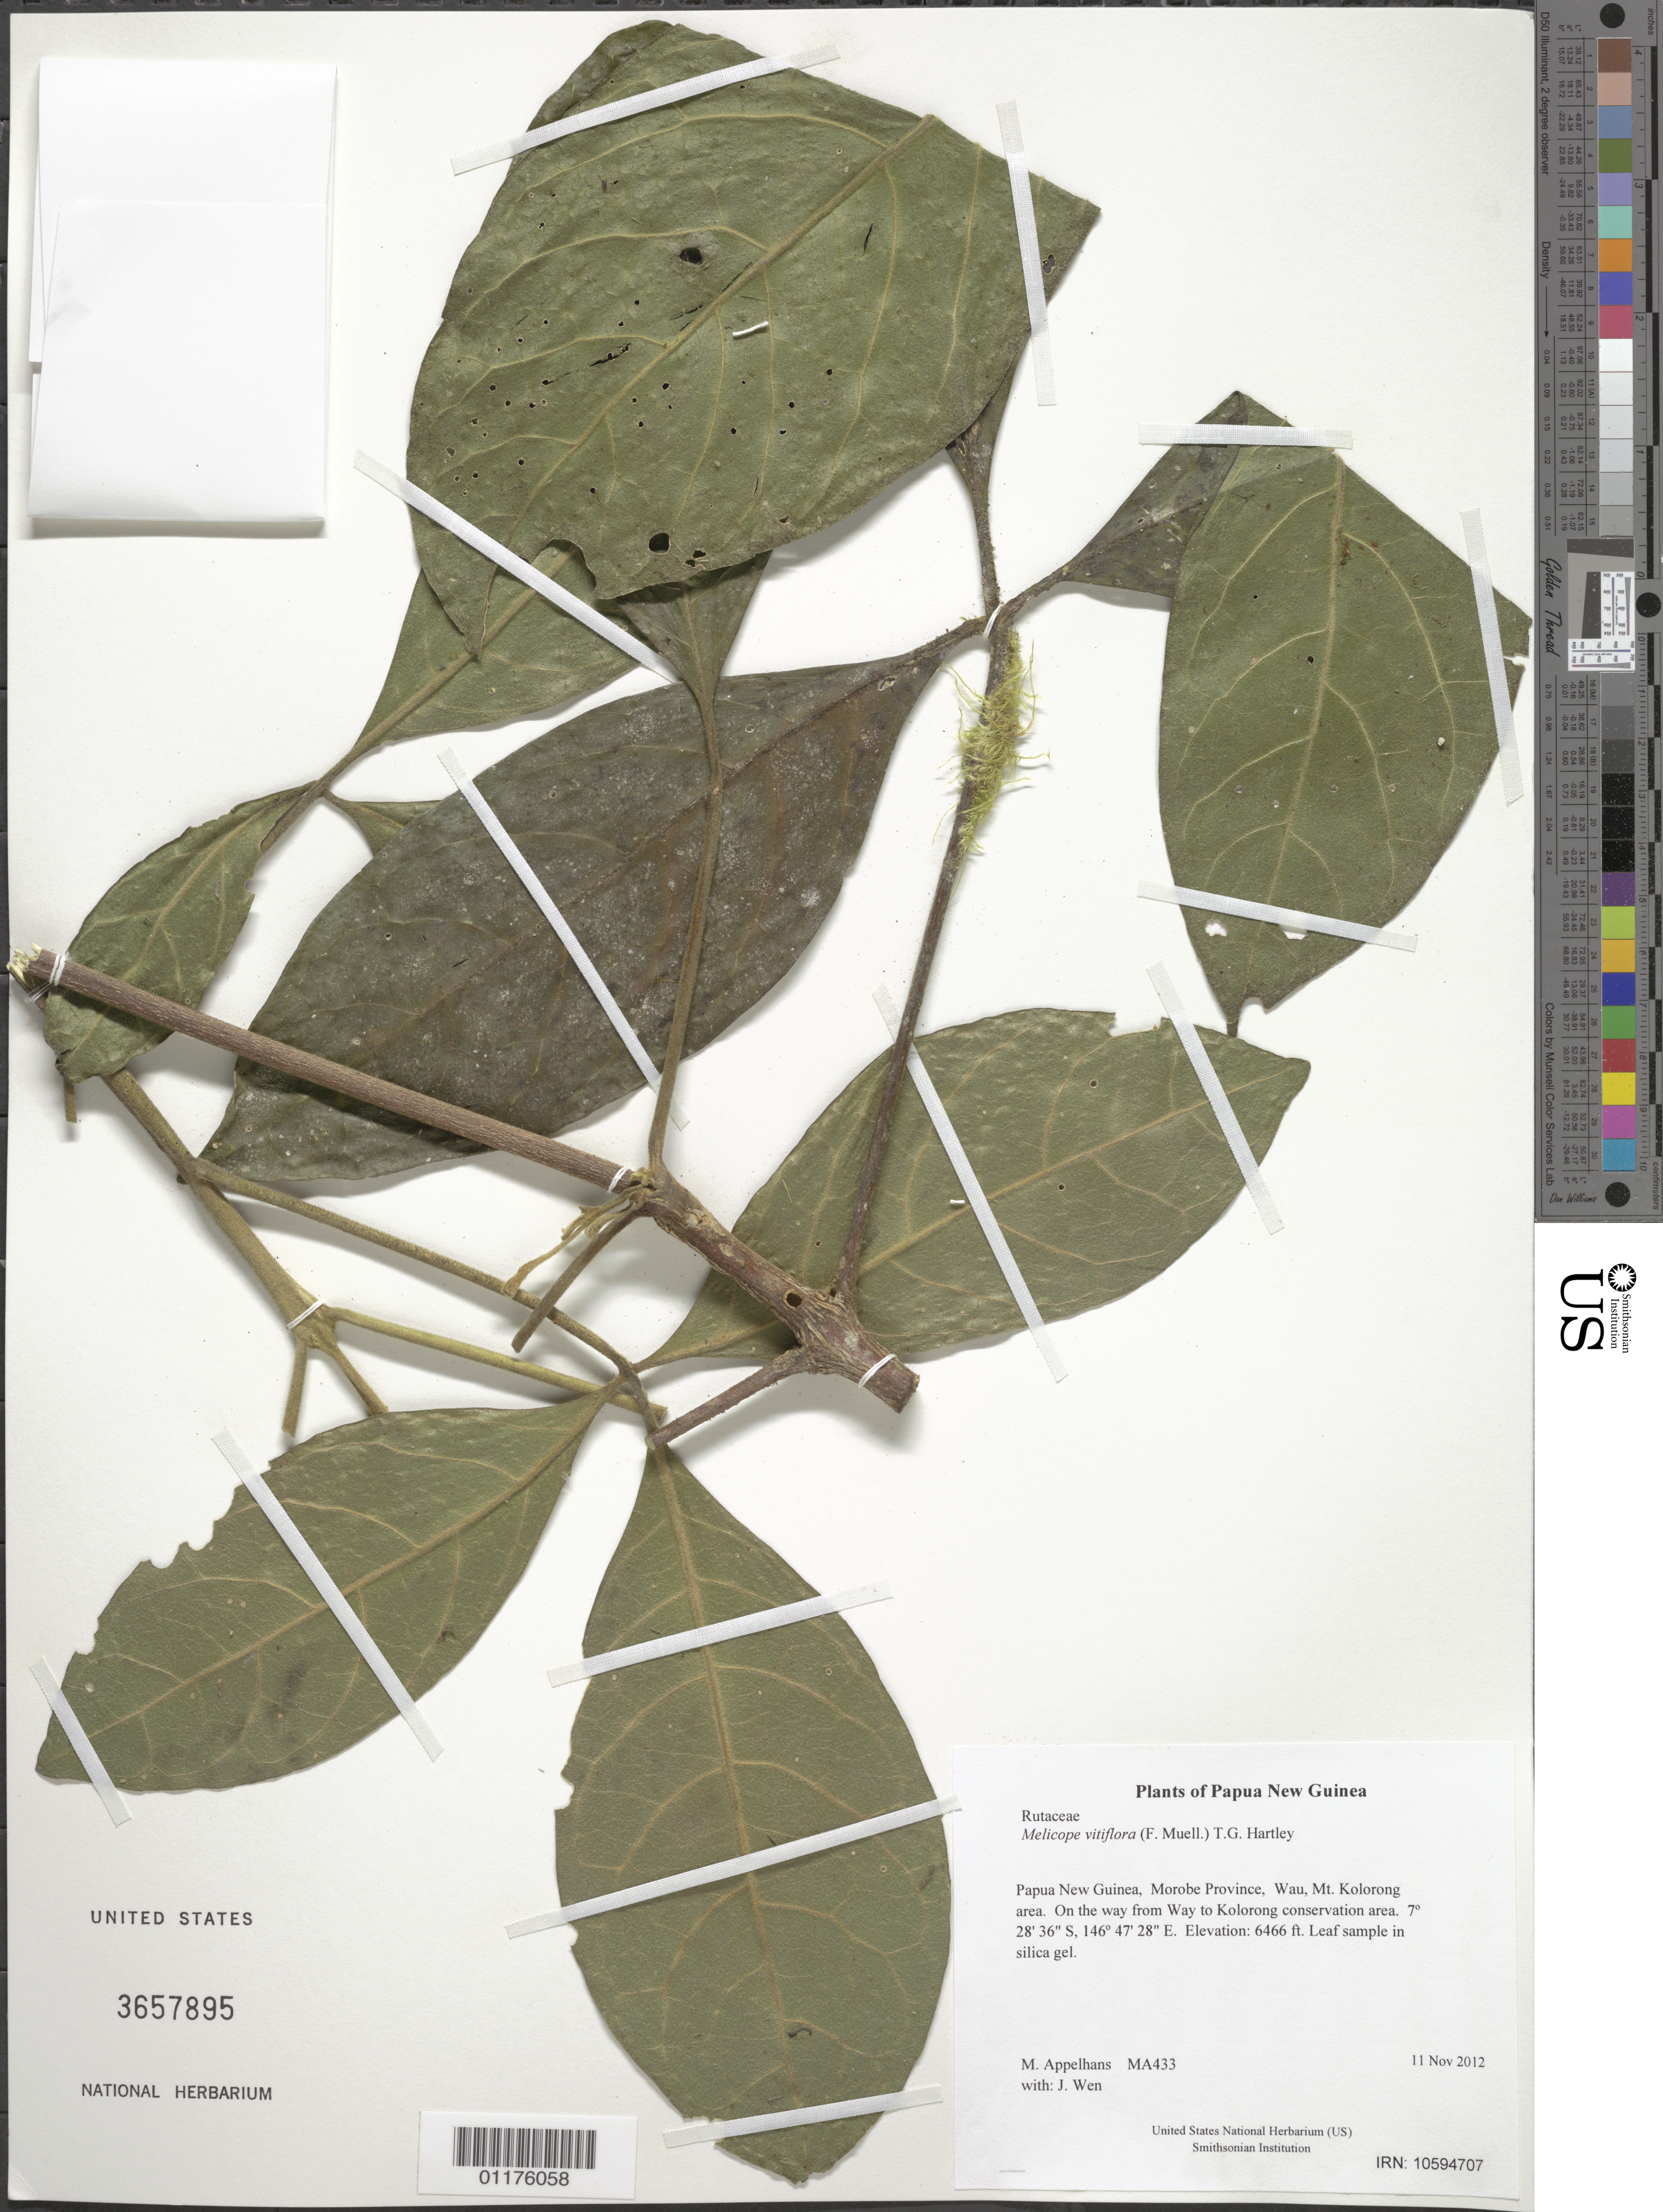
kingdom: Plantae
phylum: Tracheophyta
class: Magnoliopsida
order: Sapindales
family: Rutaceae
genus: Melicope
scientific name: Melicope vitiflora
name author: (F. Muell.) T.G. Hartley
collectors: J. Wen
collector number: MA433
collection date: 2012-11-11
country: Papua New Guinea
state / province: Morobe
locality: Wau, Mt. Kolorong area. On the way from Way to Kolorong conservation area.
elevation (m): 1971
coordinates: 7 28.600 S, 146 47.468 E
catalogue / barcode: US 3657895